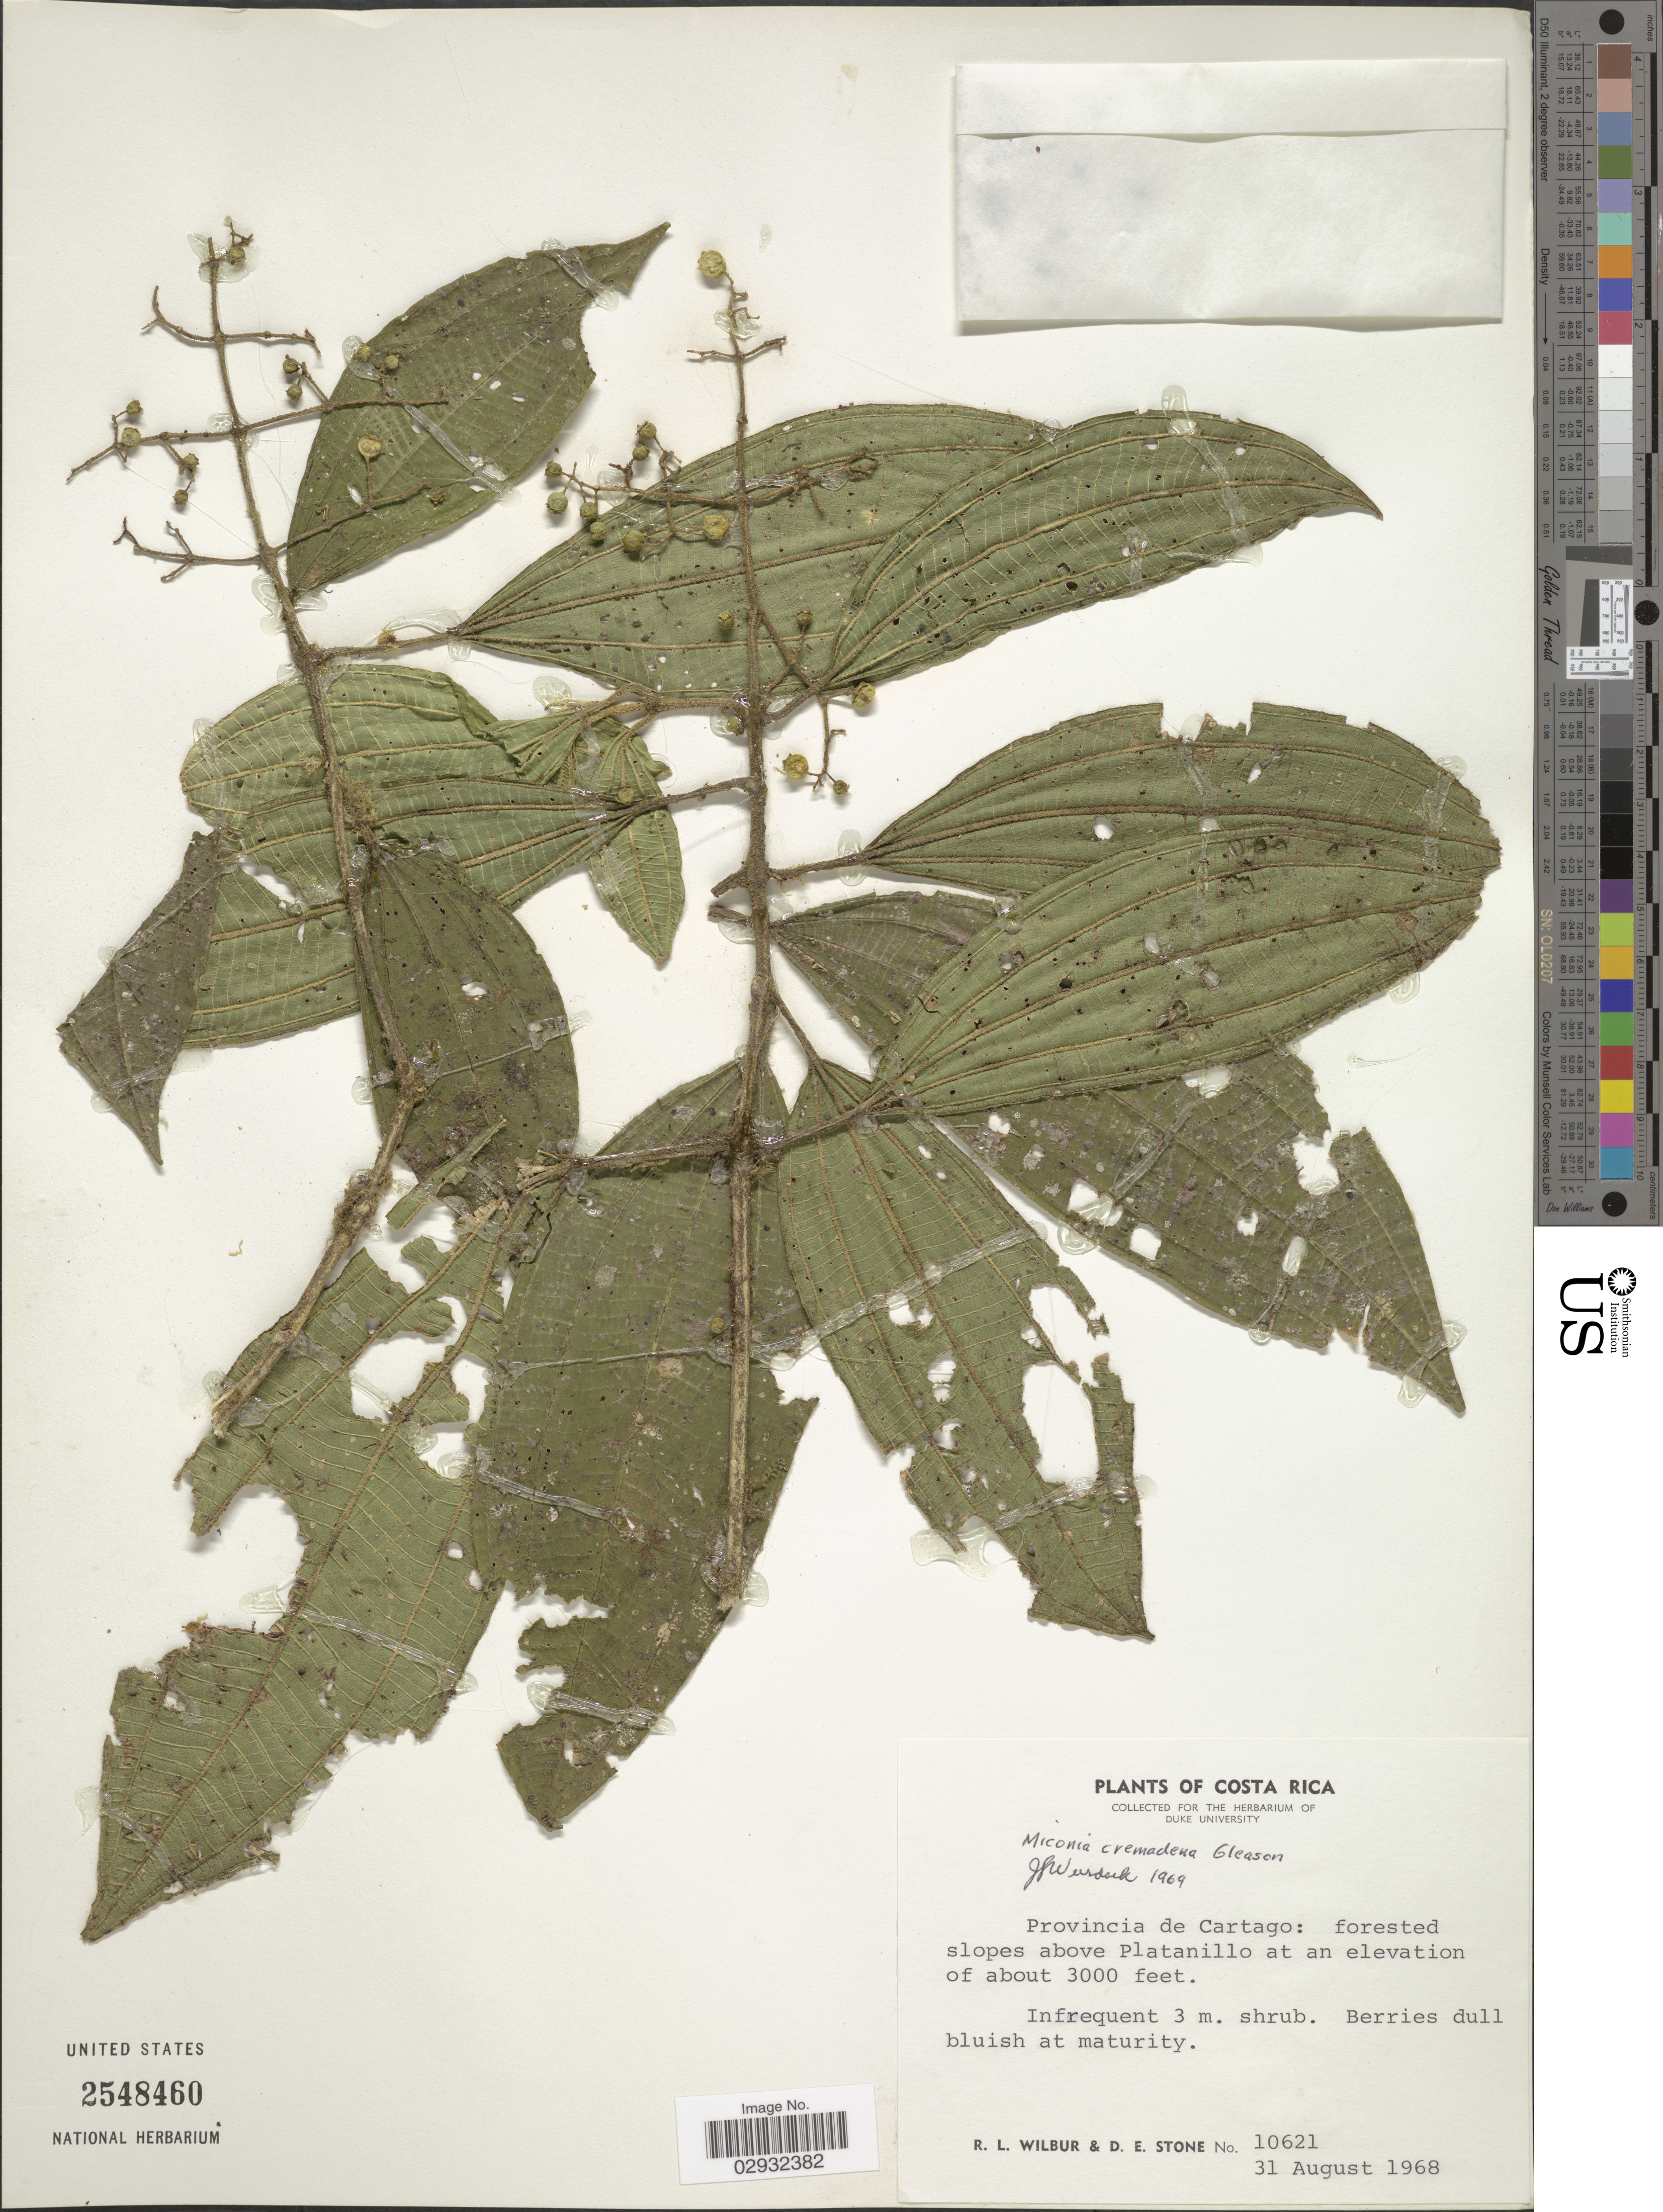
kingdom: Plantae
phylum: Tracheophyta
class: Magnoliopsida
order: Myrtales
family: Melastomataceae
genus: Miconia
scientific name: Miconia cremadena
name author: Gleason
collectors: R. L. Wilbur & D. E. Stone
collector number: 10621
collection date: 1968-08-31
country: Costa Rica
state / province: Cartago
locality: Forested slopes above Plantanillo.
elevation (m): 914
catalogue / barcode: US 2548460